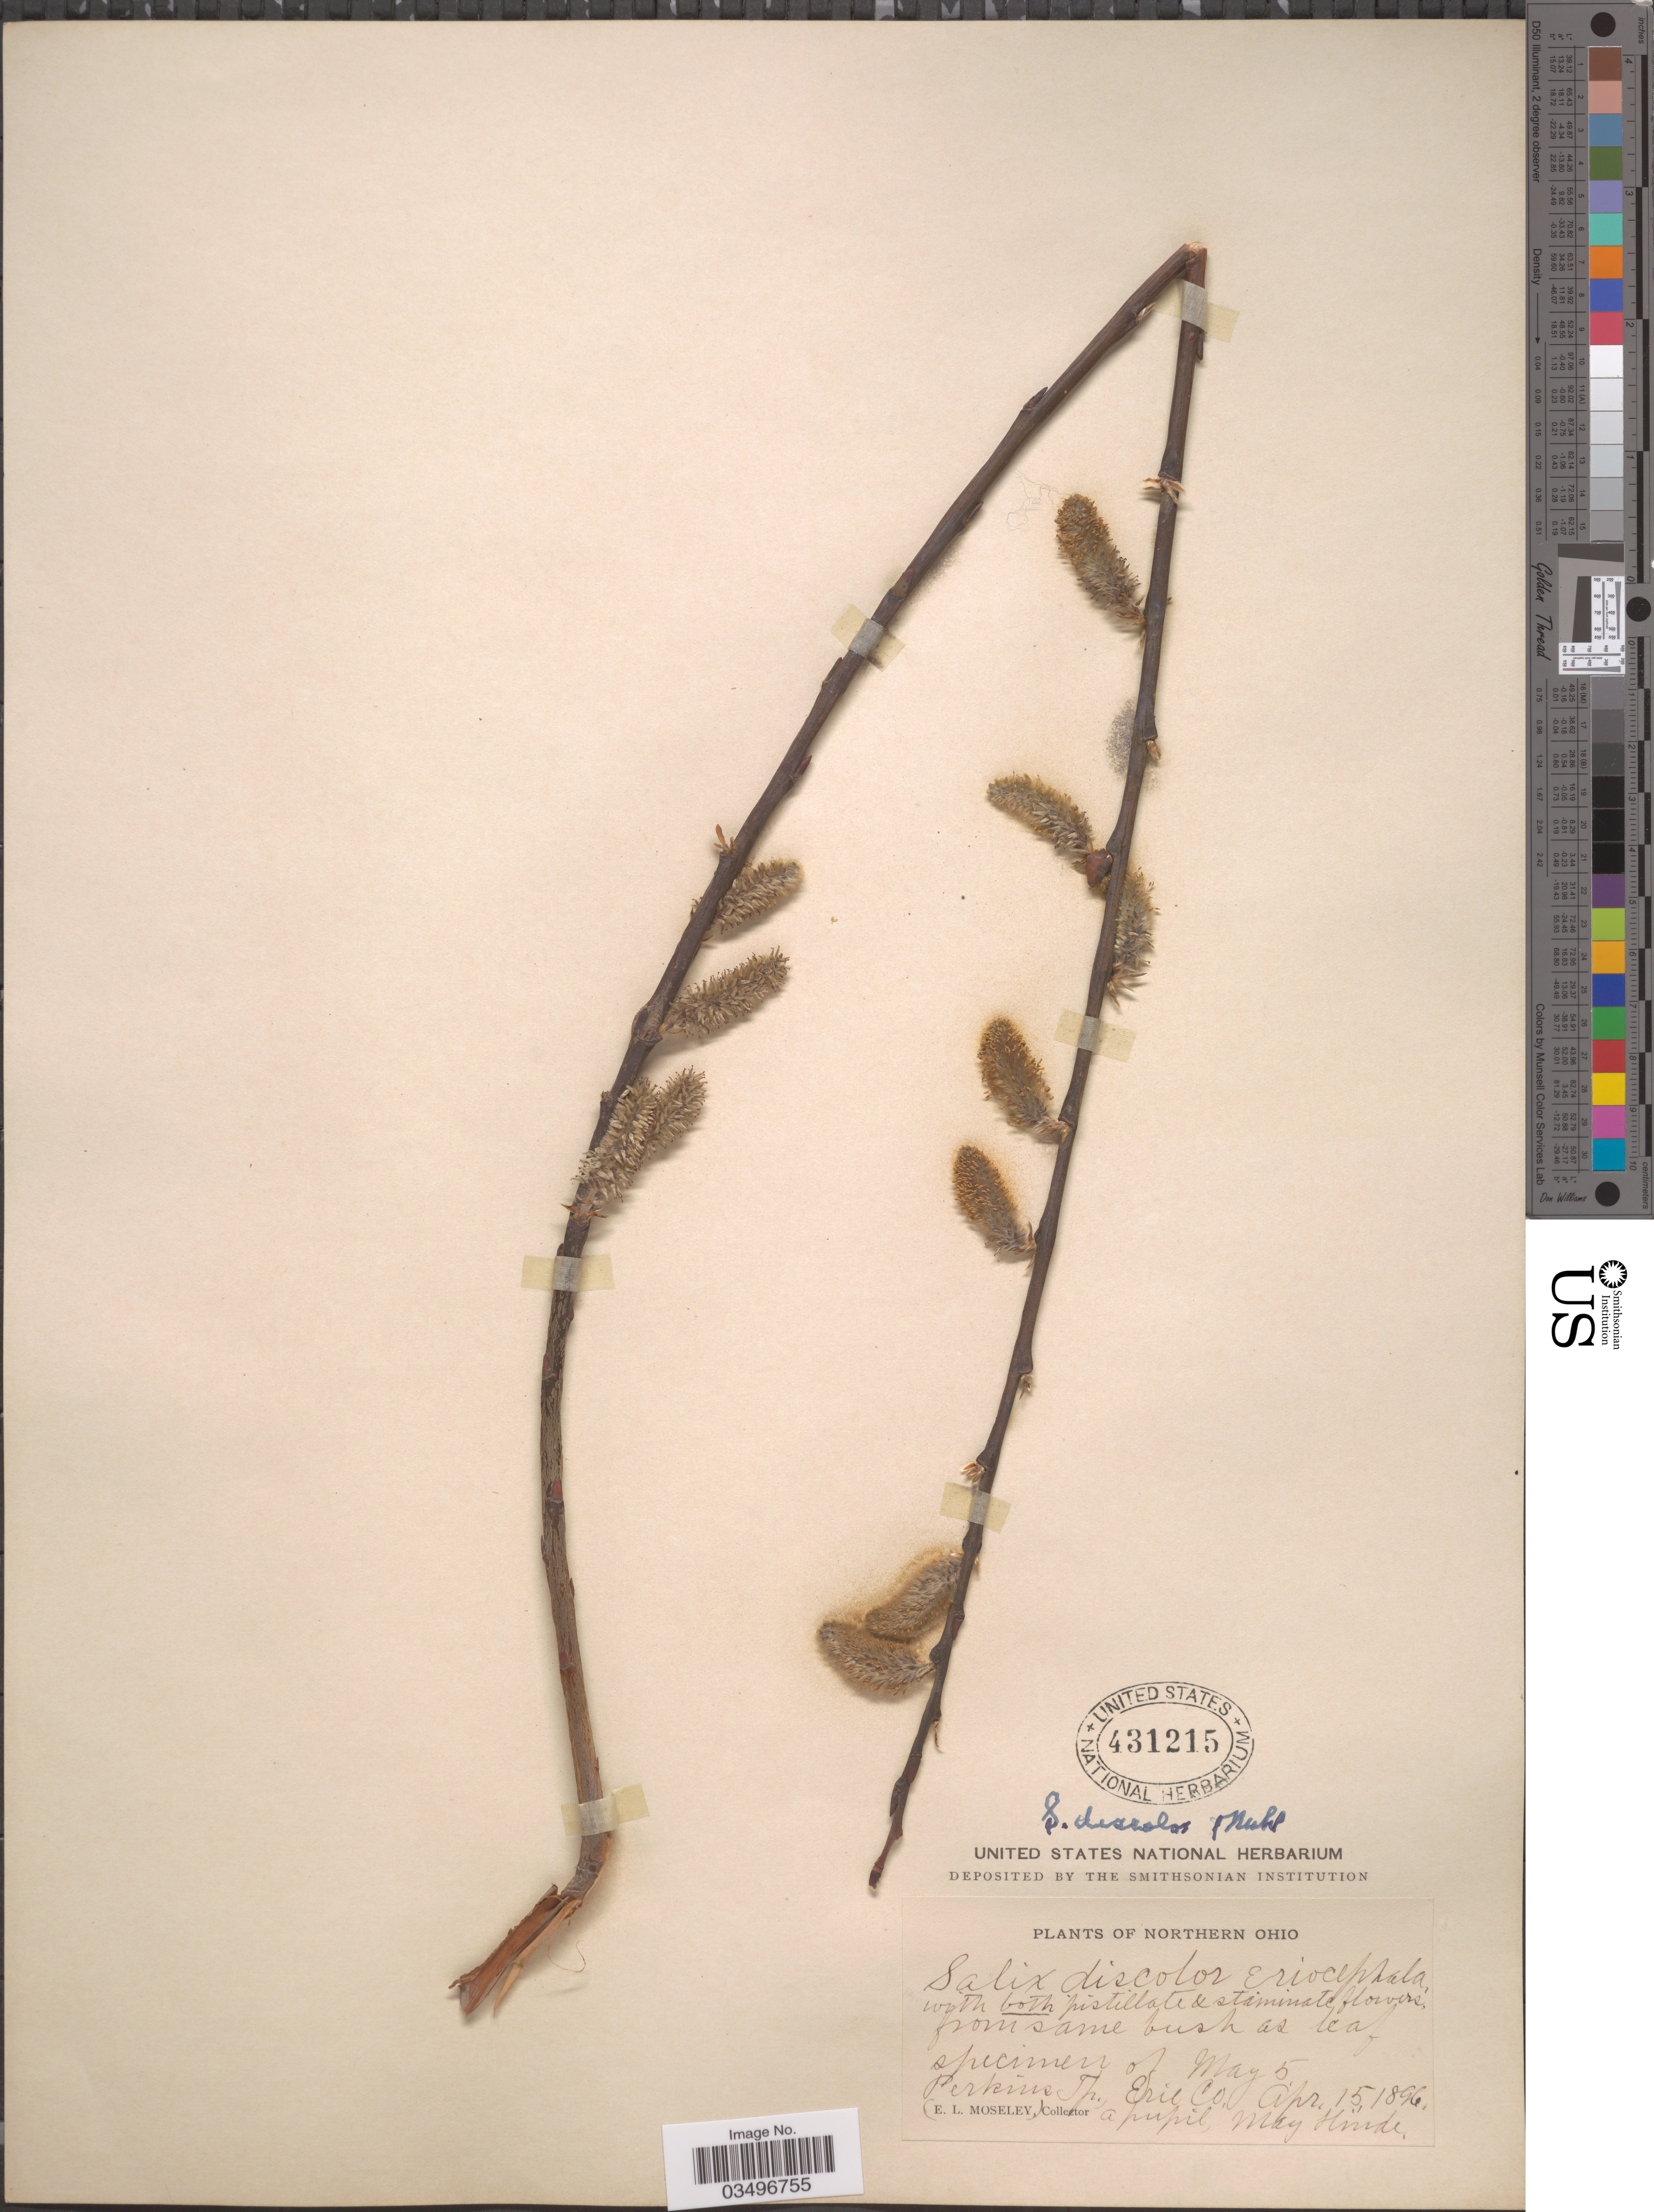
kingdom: Plantae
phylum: Tracheophyta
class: Magnoliopsida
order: Malpighiales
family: Salicaceae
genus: Salix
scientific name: Salix discolor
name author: Muhl.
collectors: M. Hinde & E. Moseley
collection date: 1896-04-15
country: United States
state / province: Ohio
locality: Northern Ohio. Perkins Tp. Erie Co.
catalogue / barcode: US 431215